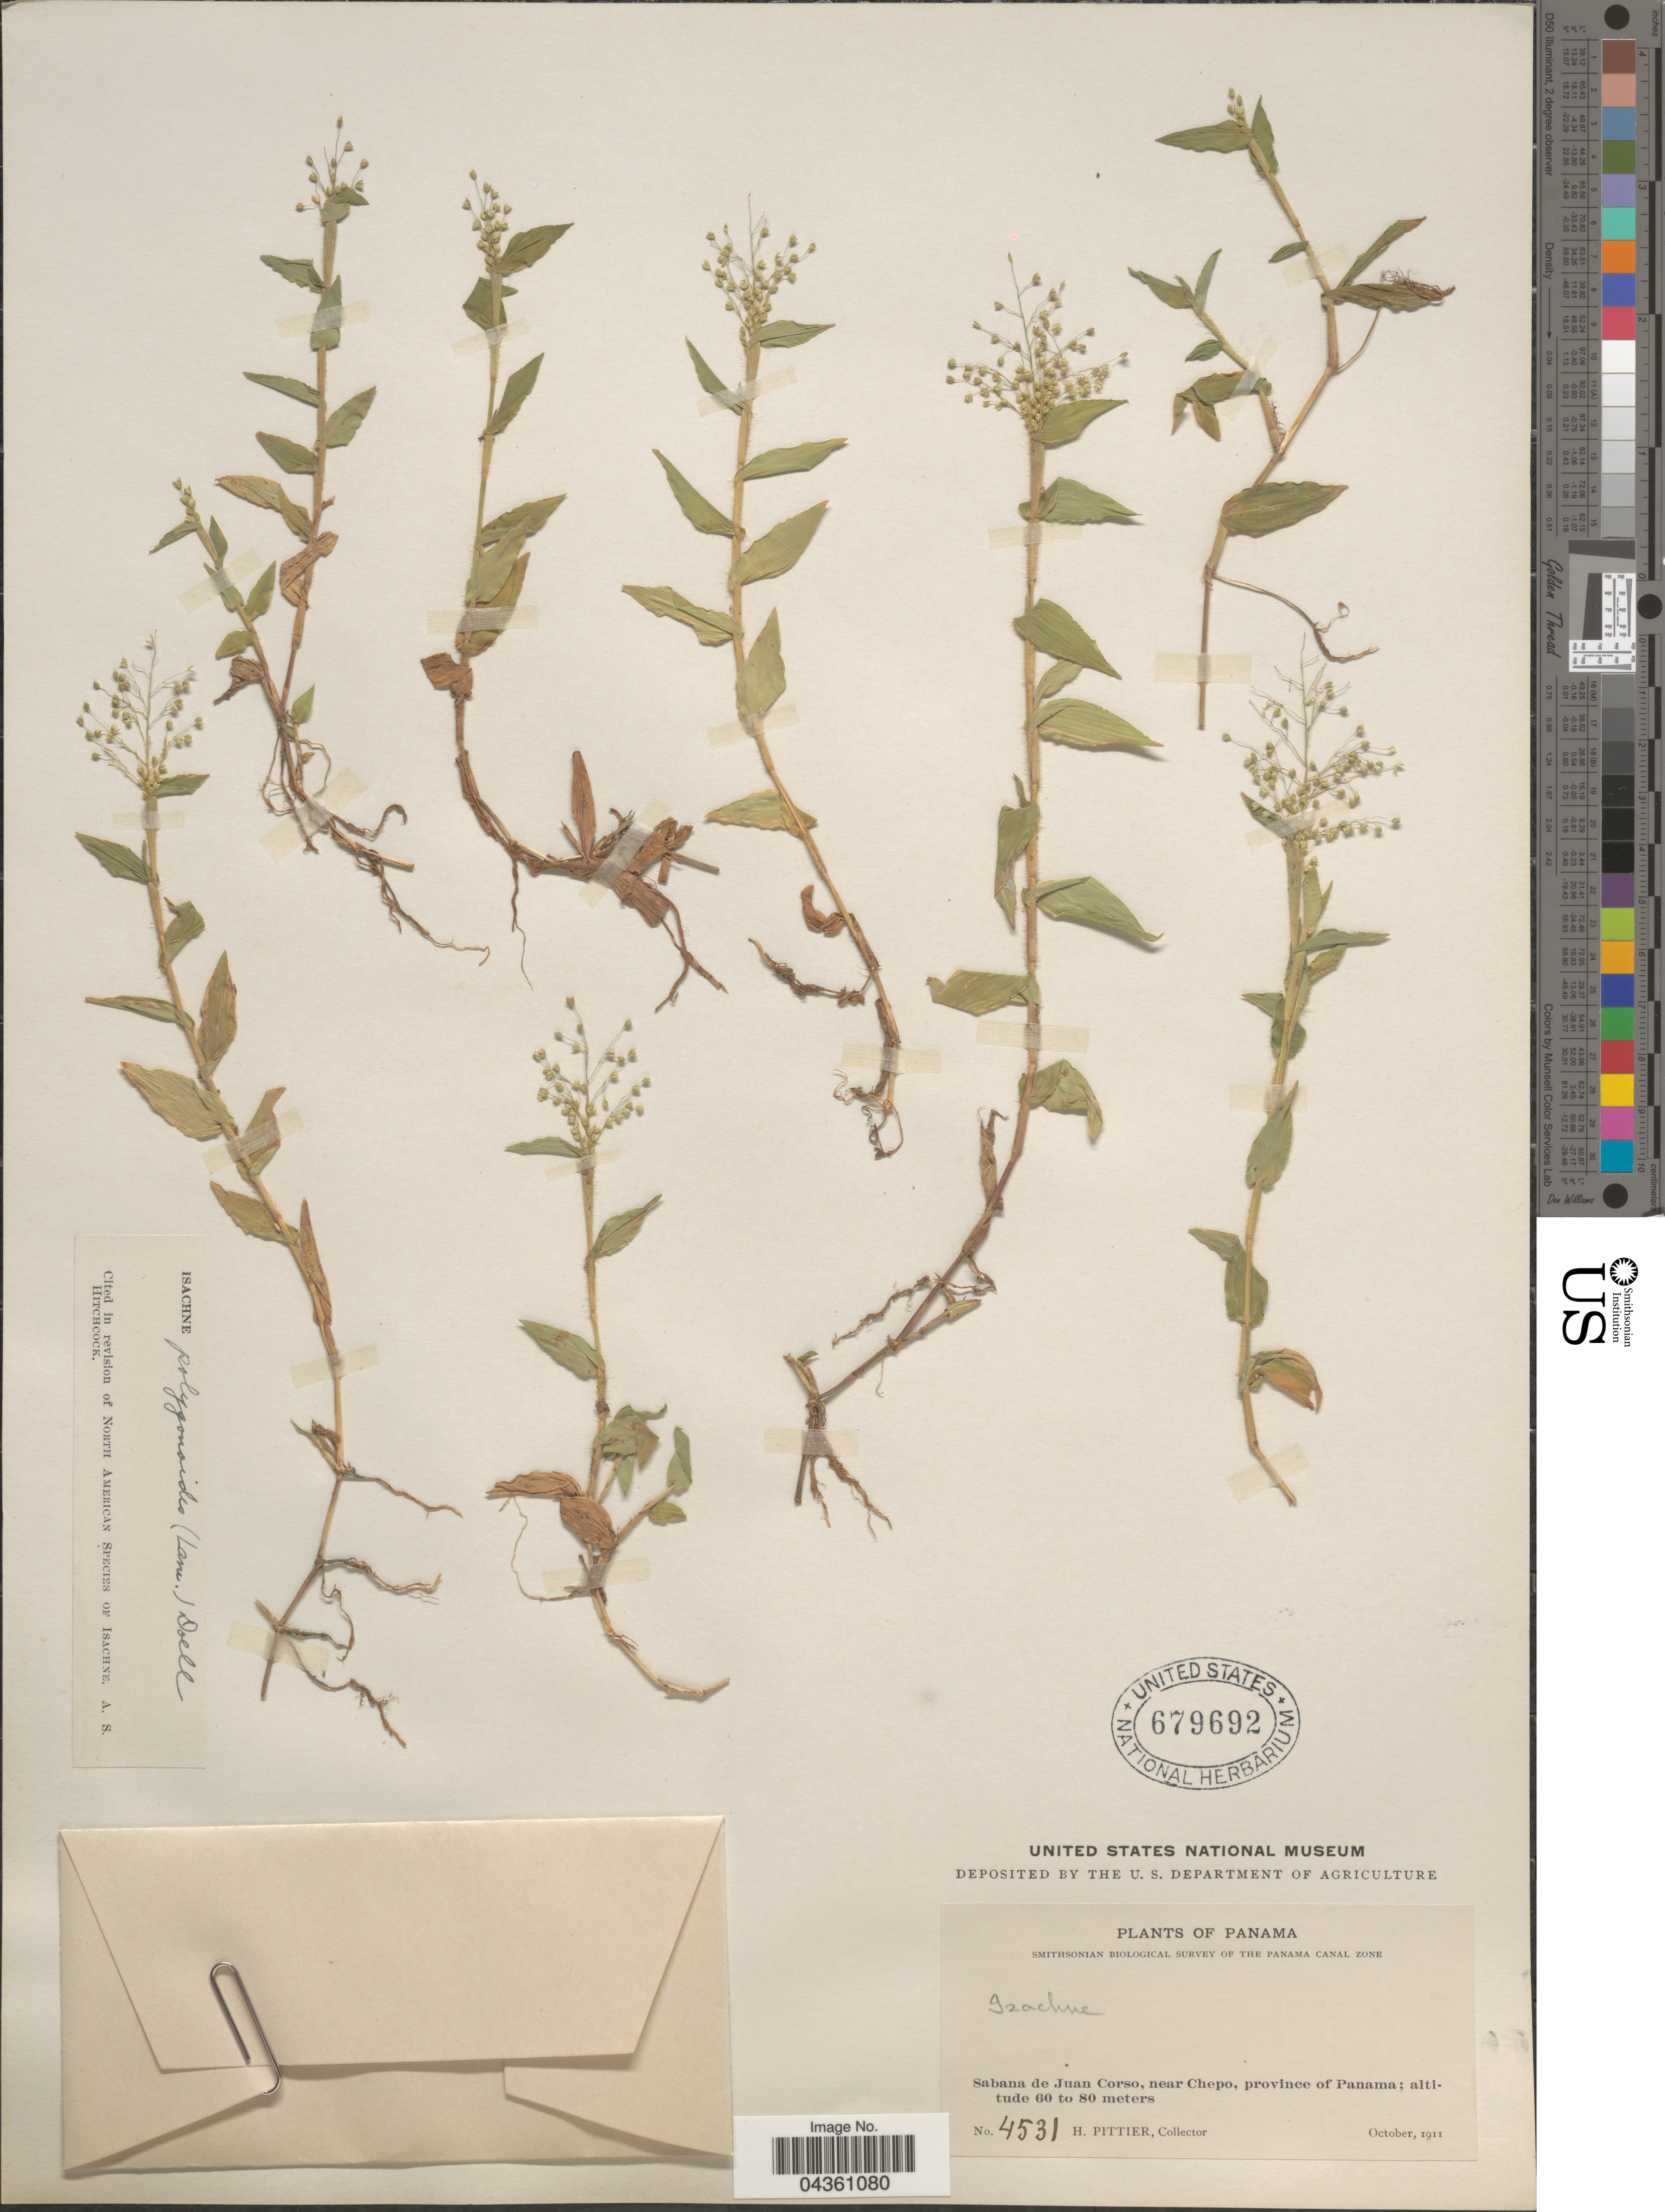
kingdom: Plantae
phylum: Tracheophyta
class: Liliopsida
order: Poales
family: Poaceae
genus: Isachne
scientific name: Isachne polygonoides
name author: (Lam.) Döll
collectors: H. F. Pittier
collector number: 4531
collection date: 1911-10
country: Panama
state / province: Panamá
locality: Smithsonian Biological Survey of the Panama Canal Zone. Sabana de Juan Corso, near Chepo.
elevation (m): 60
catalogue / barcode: US 679692